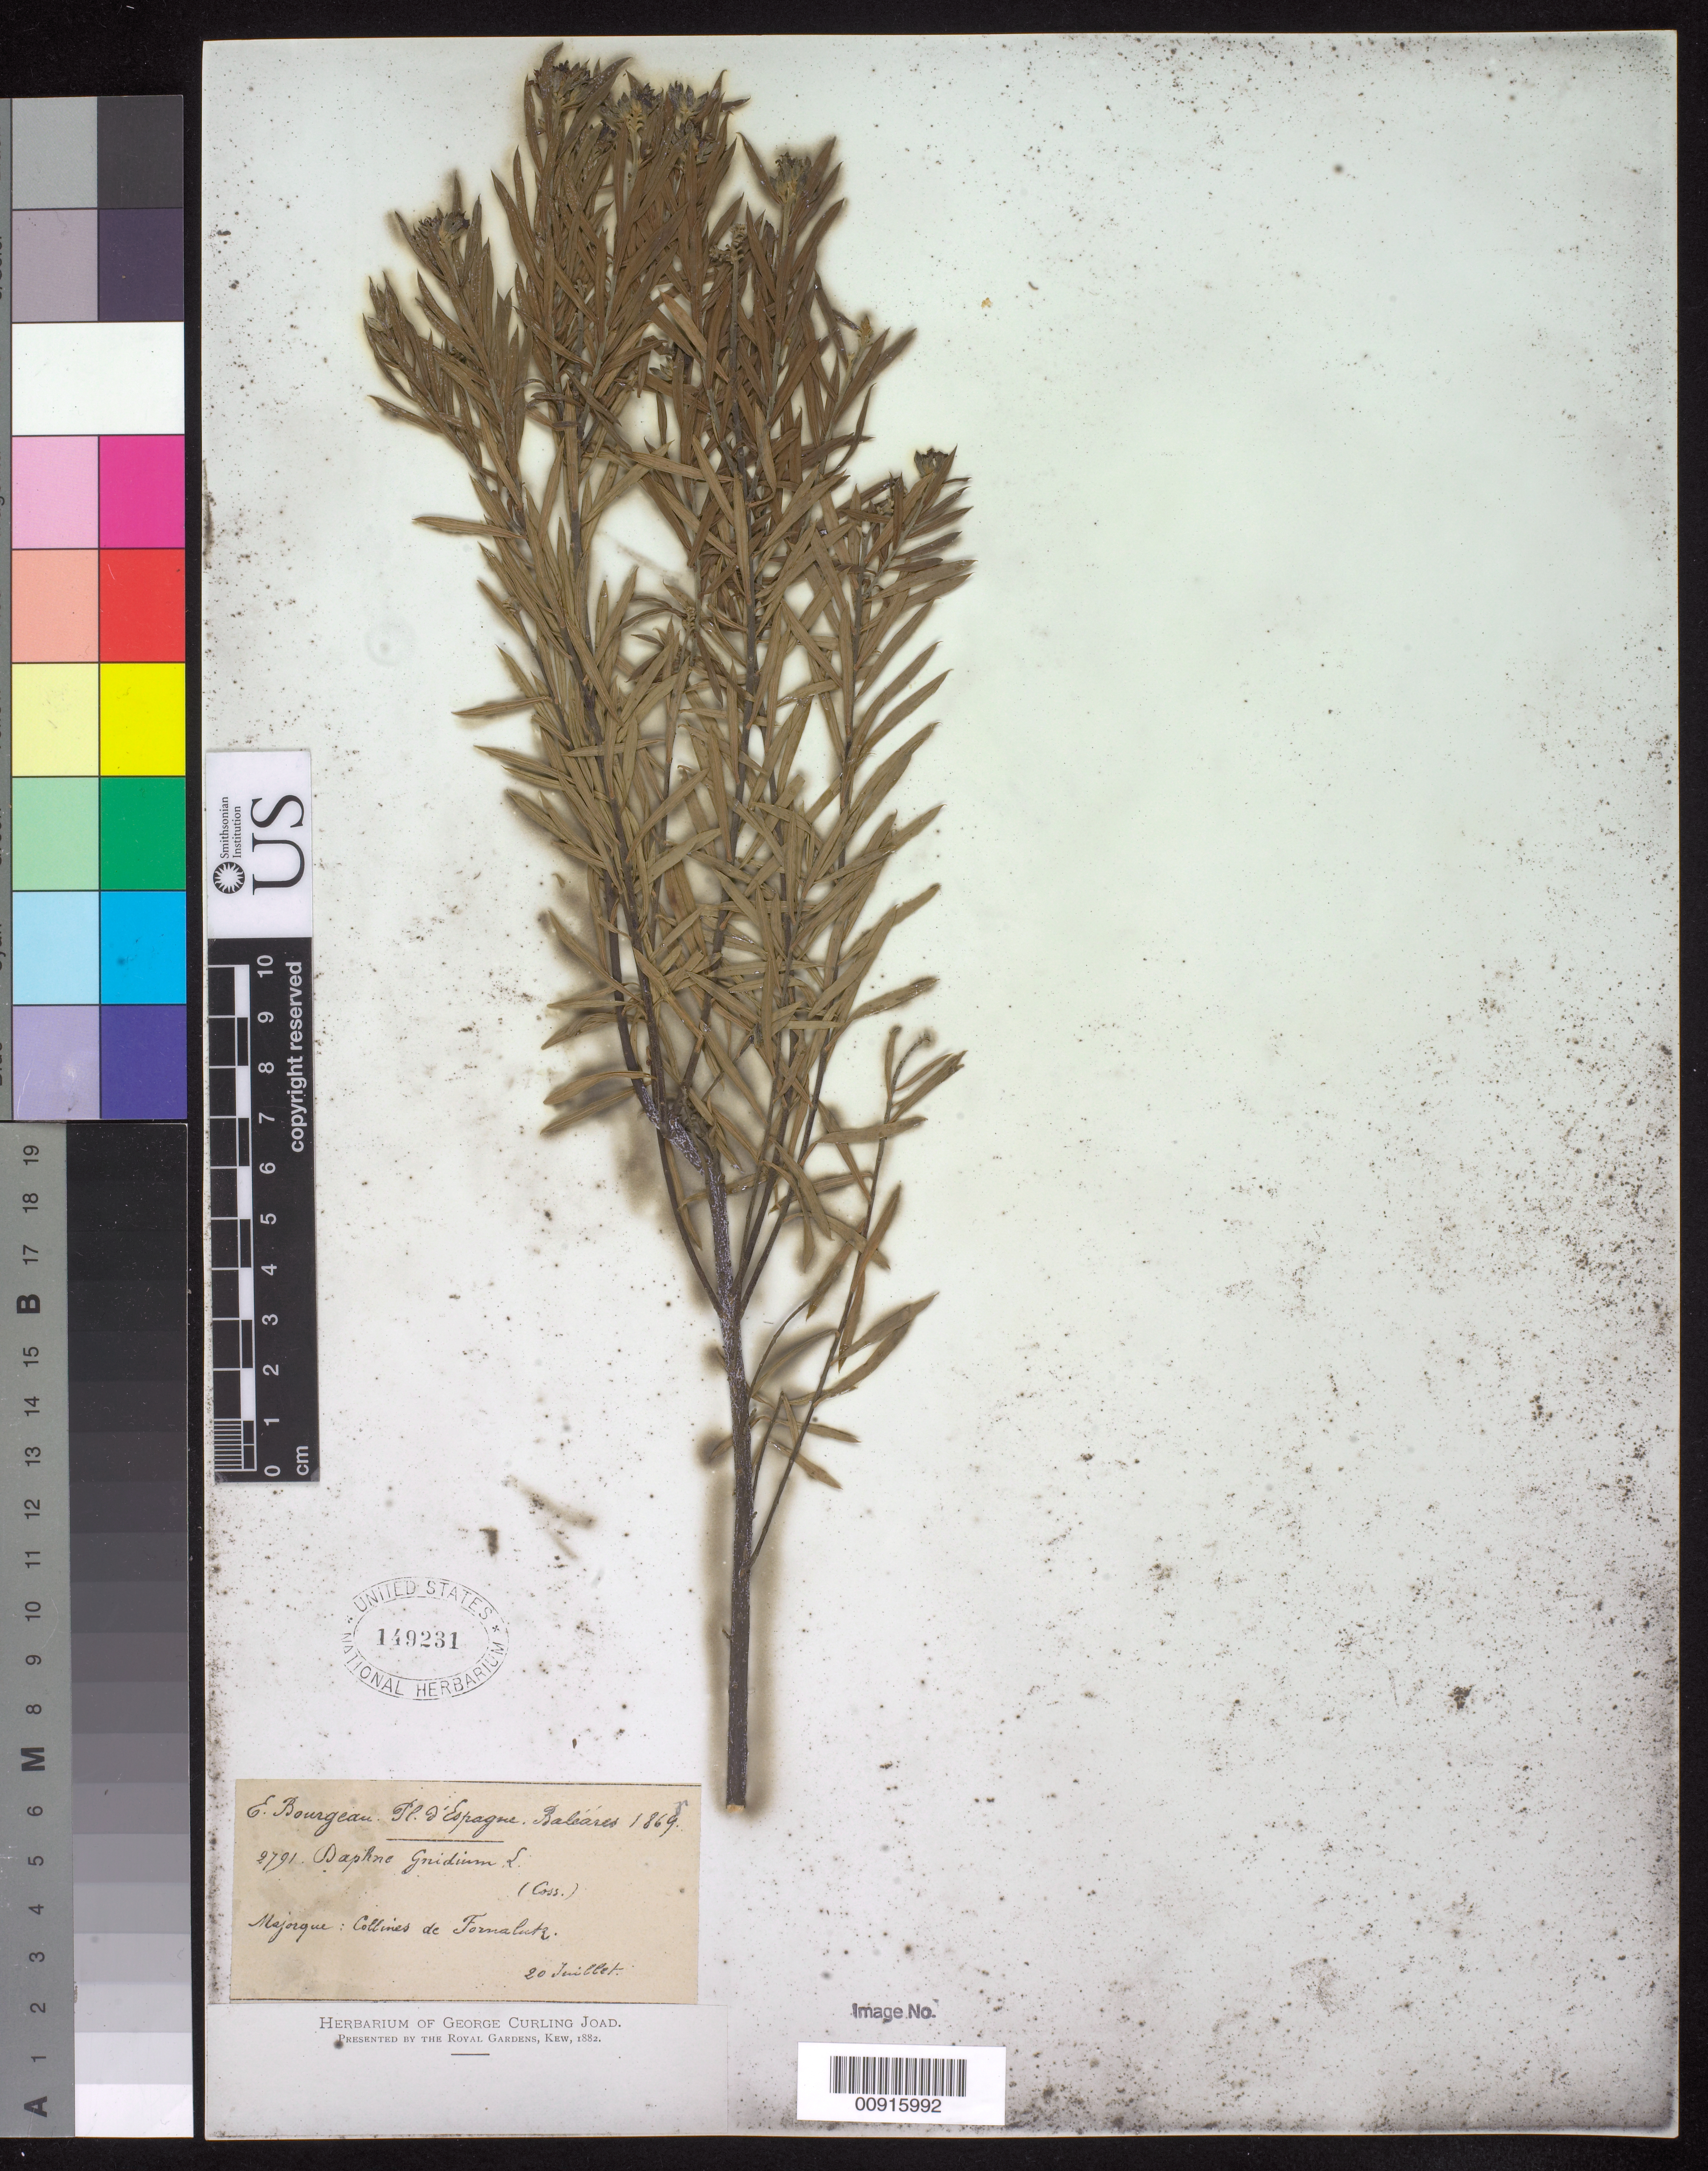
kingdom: Plantae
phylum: Tracheophyta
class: Magnoliopsida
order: Malvales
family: Thymelaeaceae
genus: Daphne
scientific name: Daphne gnidium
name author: L.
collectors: E. Bourgeau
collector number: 2791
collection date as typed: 20 Jul 1869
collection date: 1869-07-20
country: Spain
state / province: Islas Baleares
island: Majorca I.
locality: Majorque: collines de Formalut[z]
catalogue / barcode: US 149231